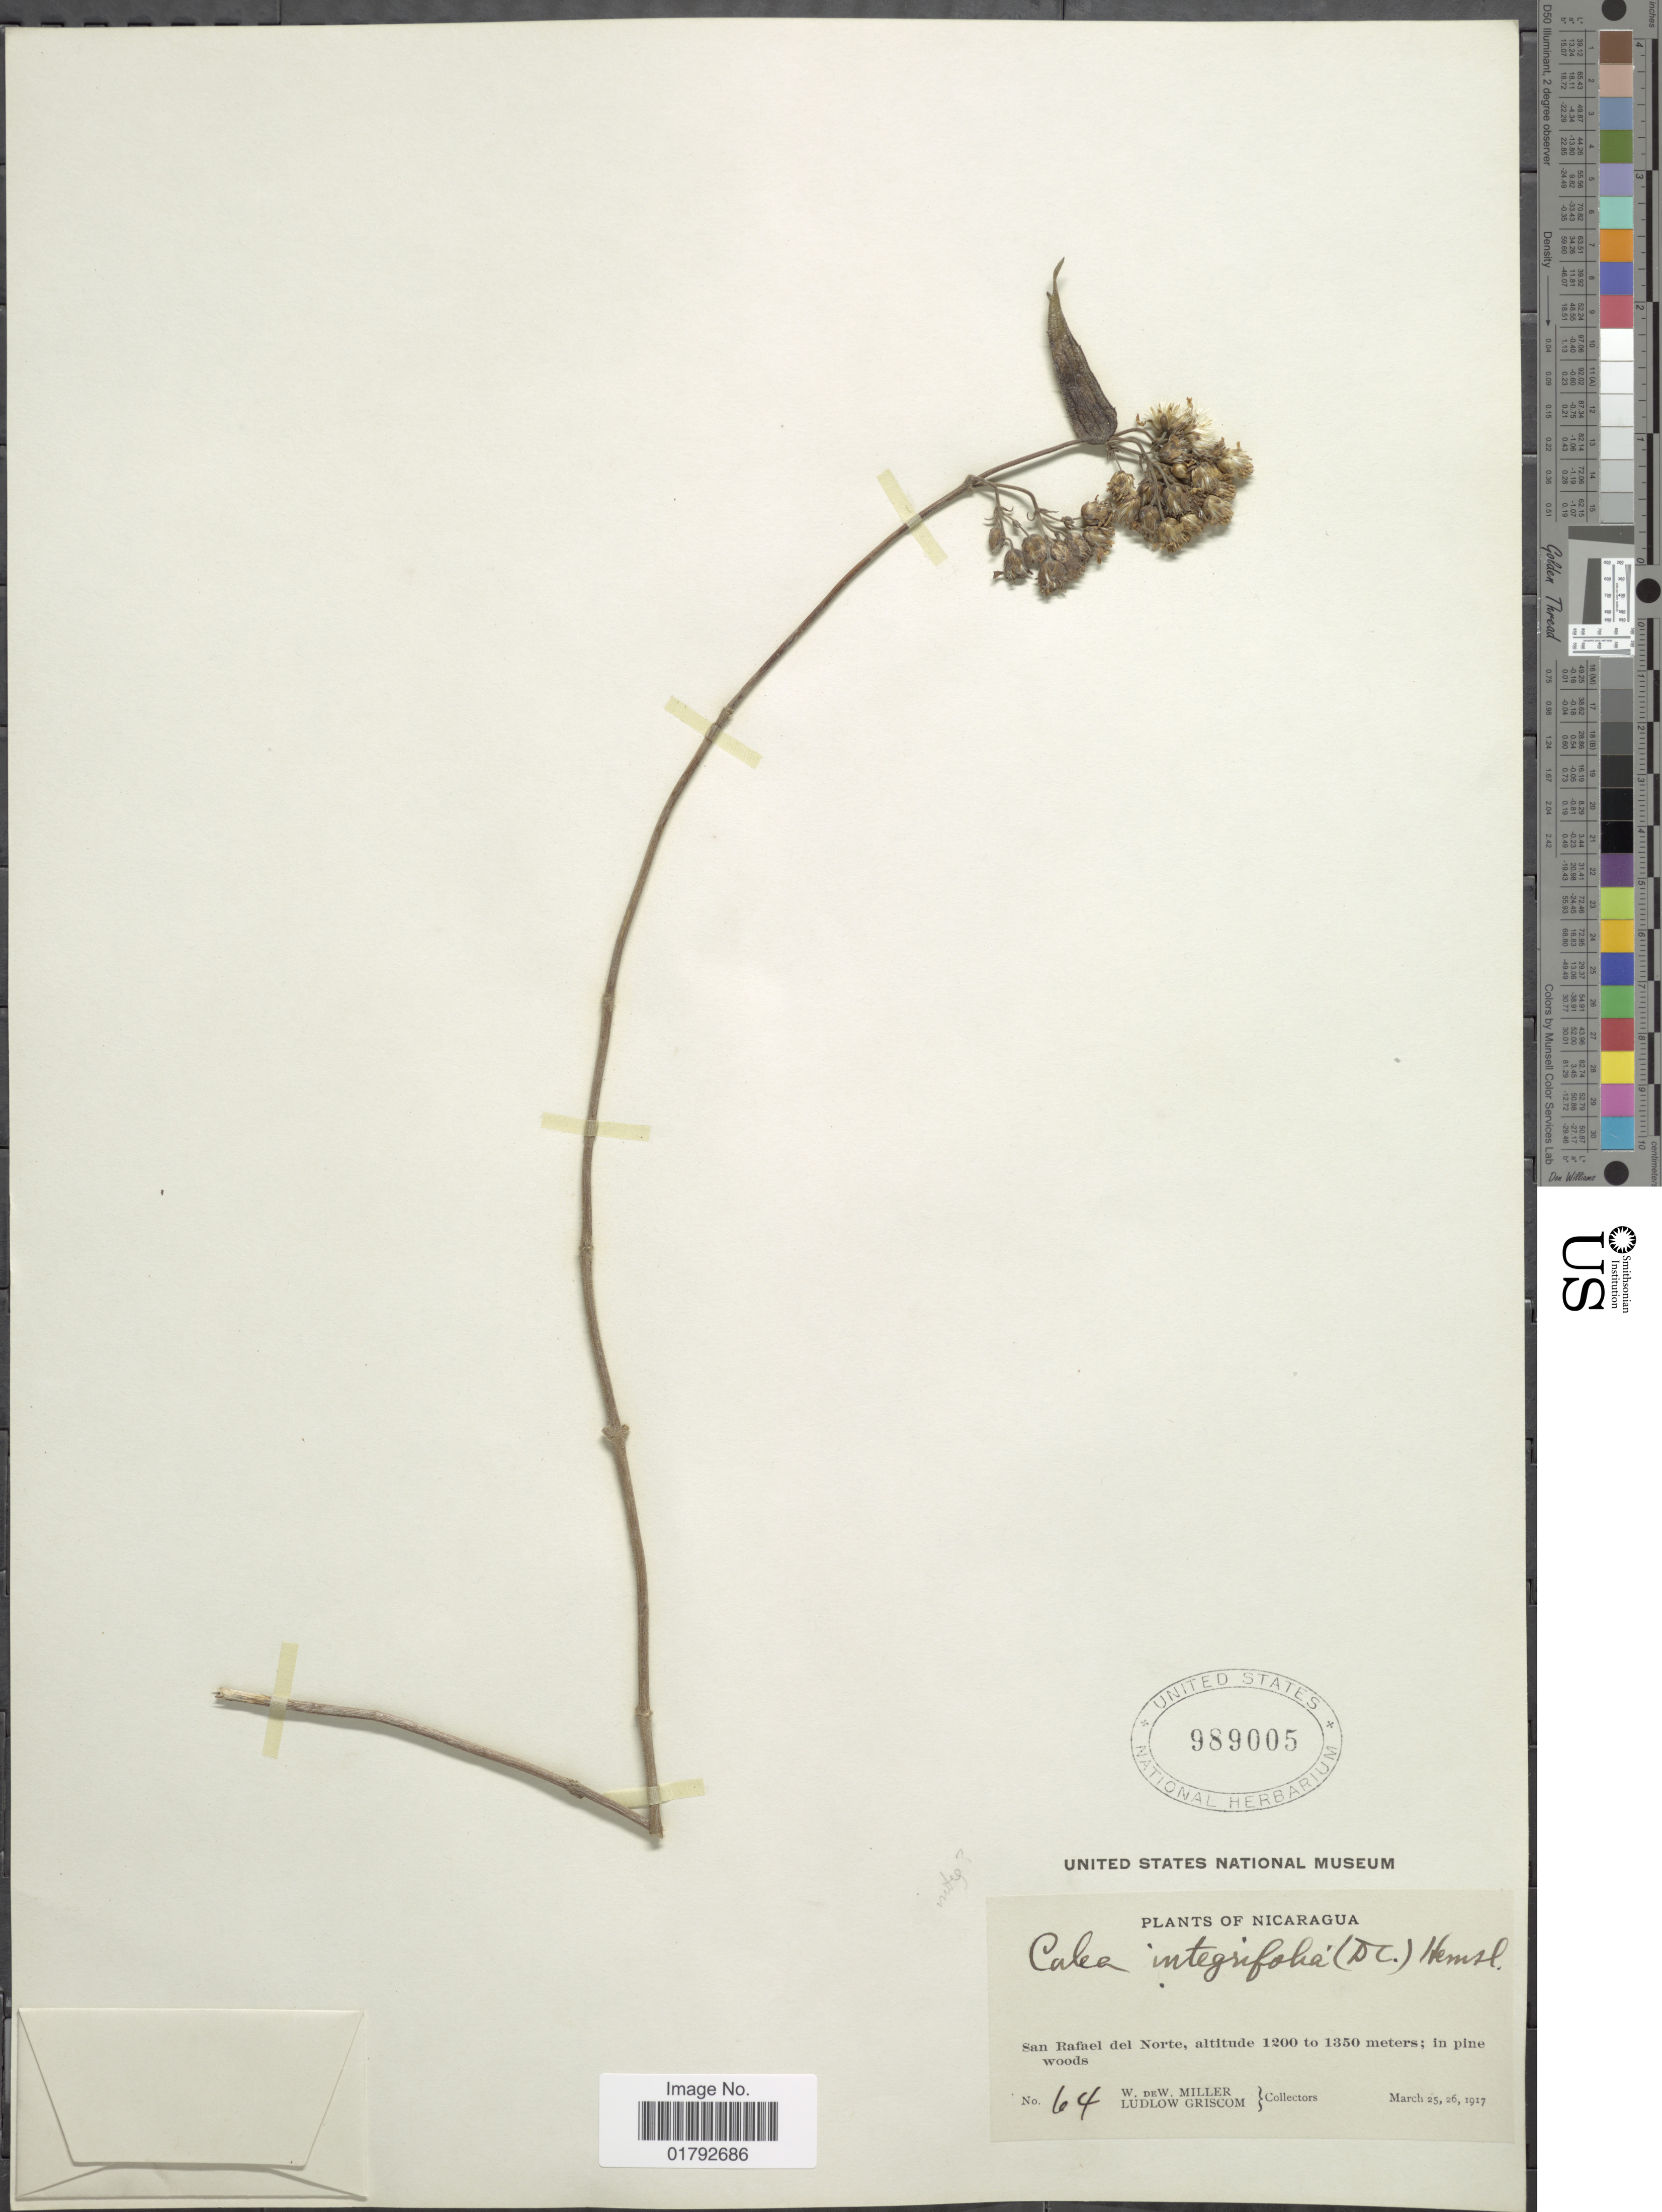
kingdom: Plantae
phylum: Tracheophyta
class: Magnoliopsida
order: Asterales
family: Asteraceae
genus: Alloispermum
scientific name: Alloispermum integrifolium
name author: (DC.) H. Rob.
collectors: W. Miller & L. Griscom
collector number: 64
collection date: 1917-03-25/1917-03-26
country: Nicaragua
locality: San Rafael del Norte. In pine woods.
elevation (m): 1200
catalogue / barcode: US 989005